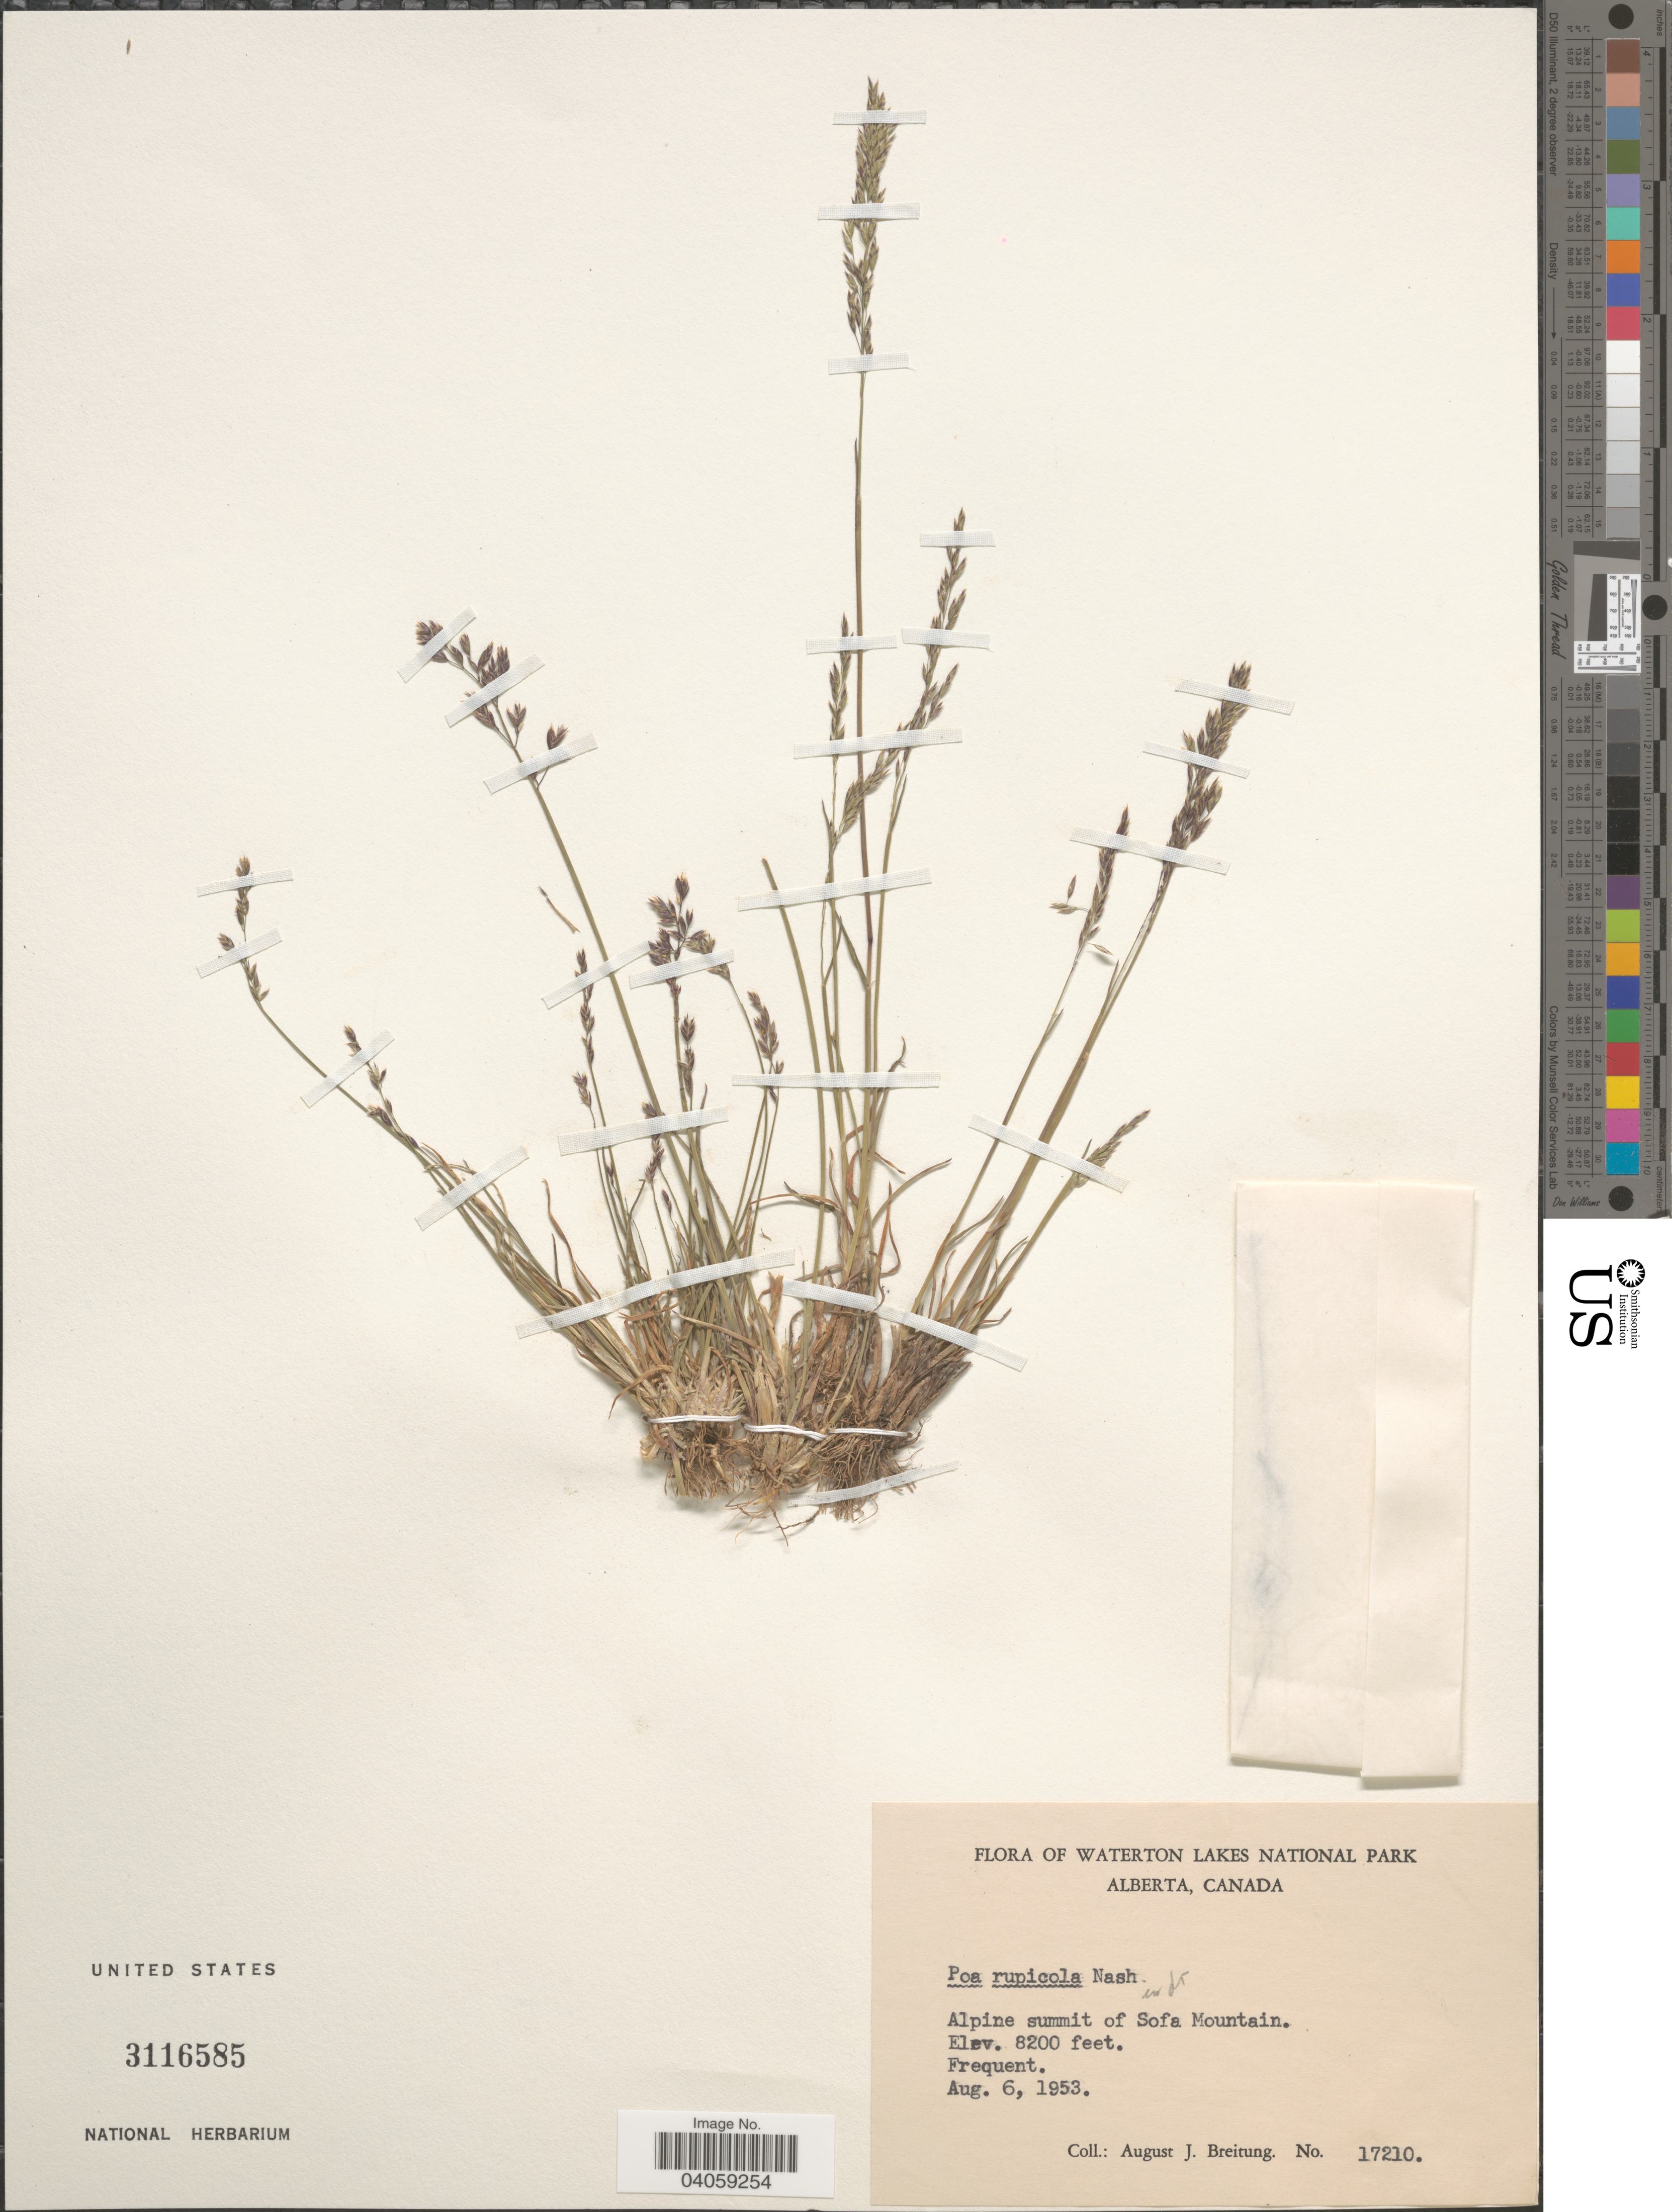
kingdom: Plantae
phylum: Tracheophyta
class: Liliopsida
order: Poales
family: Poaceae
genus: Poa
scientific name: Poa glauca subsp. rupicola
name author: (Nash) W.A. Weber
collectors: A. Breitung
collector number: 17210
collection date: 1953-08-06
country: Canada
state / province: Alberta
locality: Waterton Lakes National Park. Alpine summit of Sofa Mountain.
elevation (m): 2499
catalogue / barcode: US 3116585